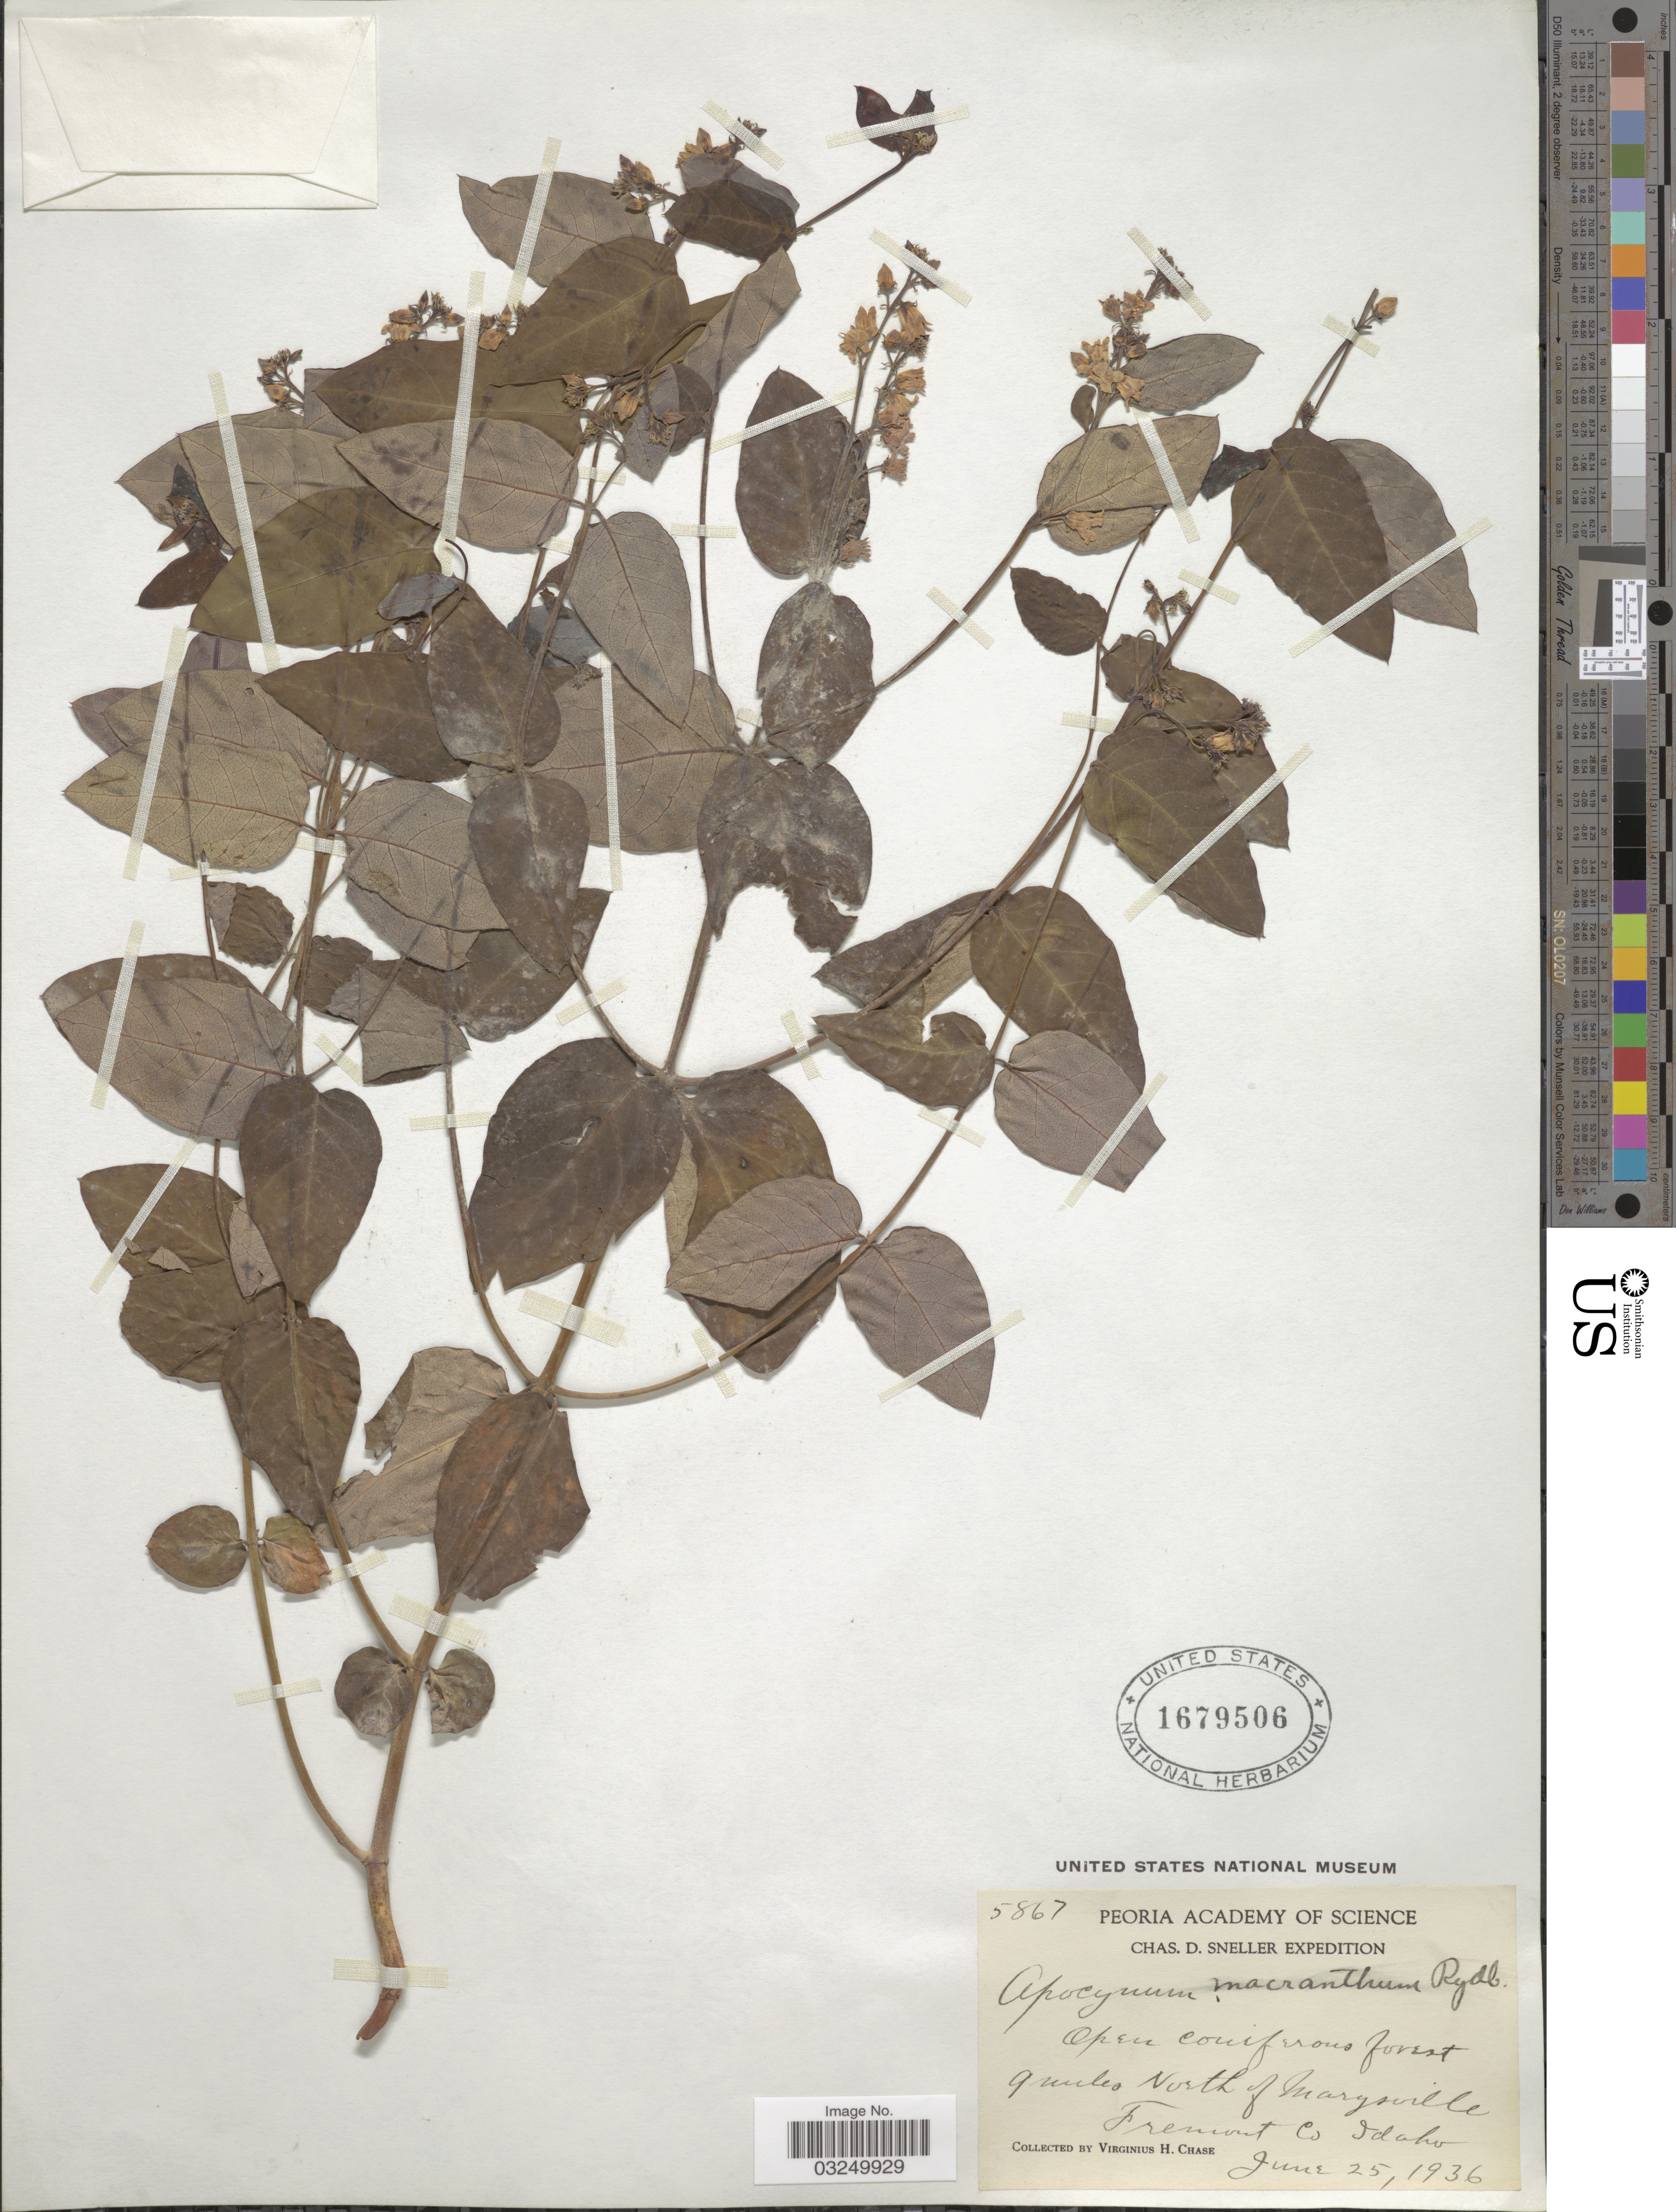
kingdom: Plantae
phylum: Tracheophyta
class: Magnoliopsida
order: Gentianales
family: Apocynaceae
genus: Apocynum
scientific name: Apocynum macranthum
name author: Rydb.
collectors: V. H. Chase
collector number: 5867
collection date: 1936-06-25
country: United States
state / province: Idaho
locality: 9 miles North of Marysville Fremont Co.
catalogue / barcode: US 1679506